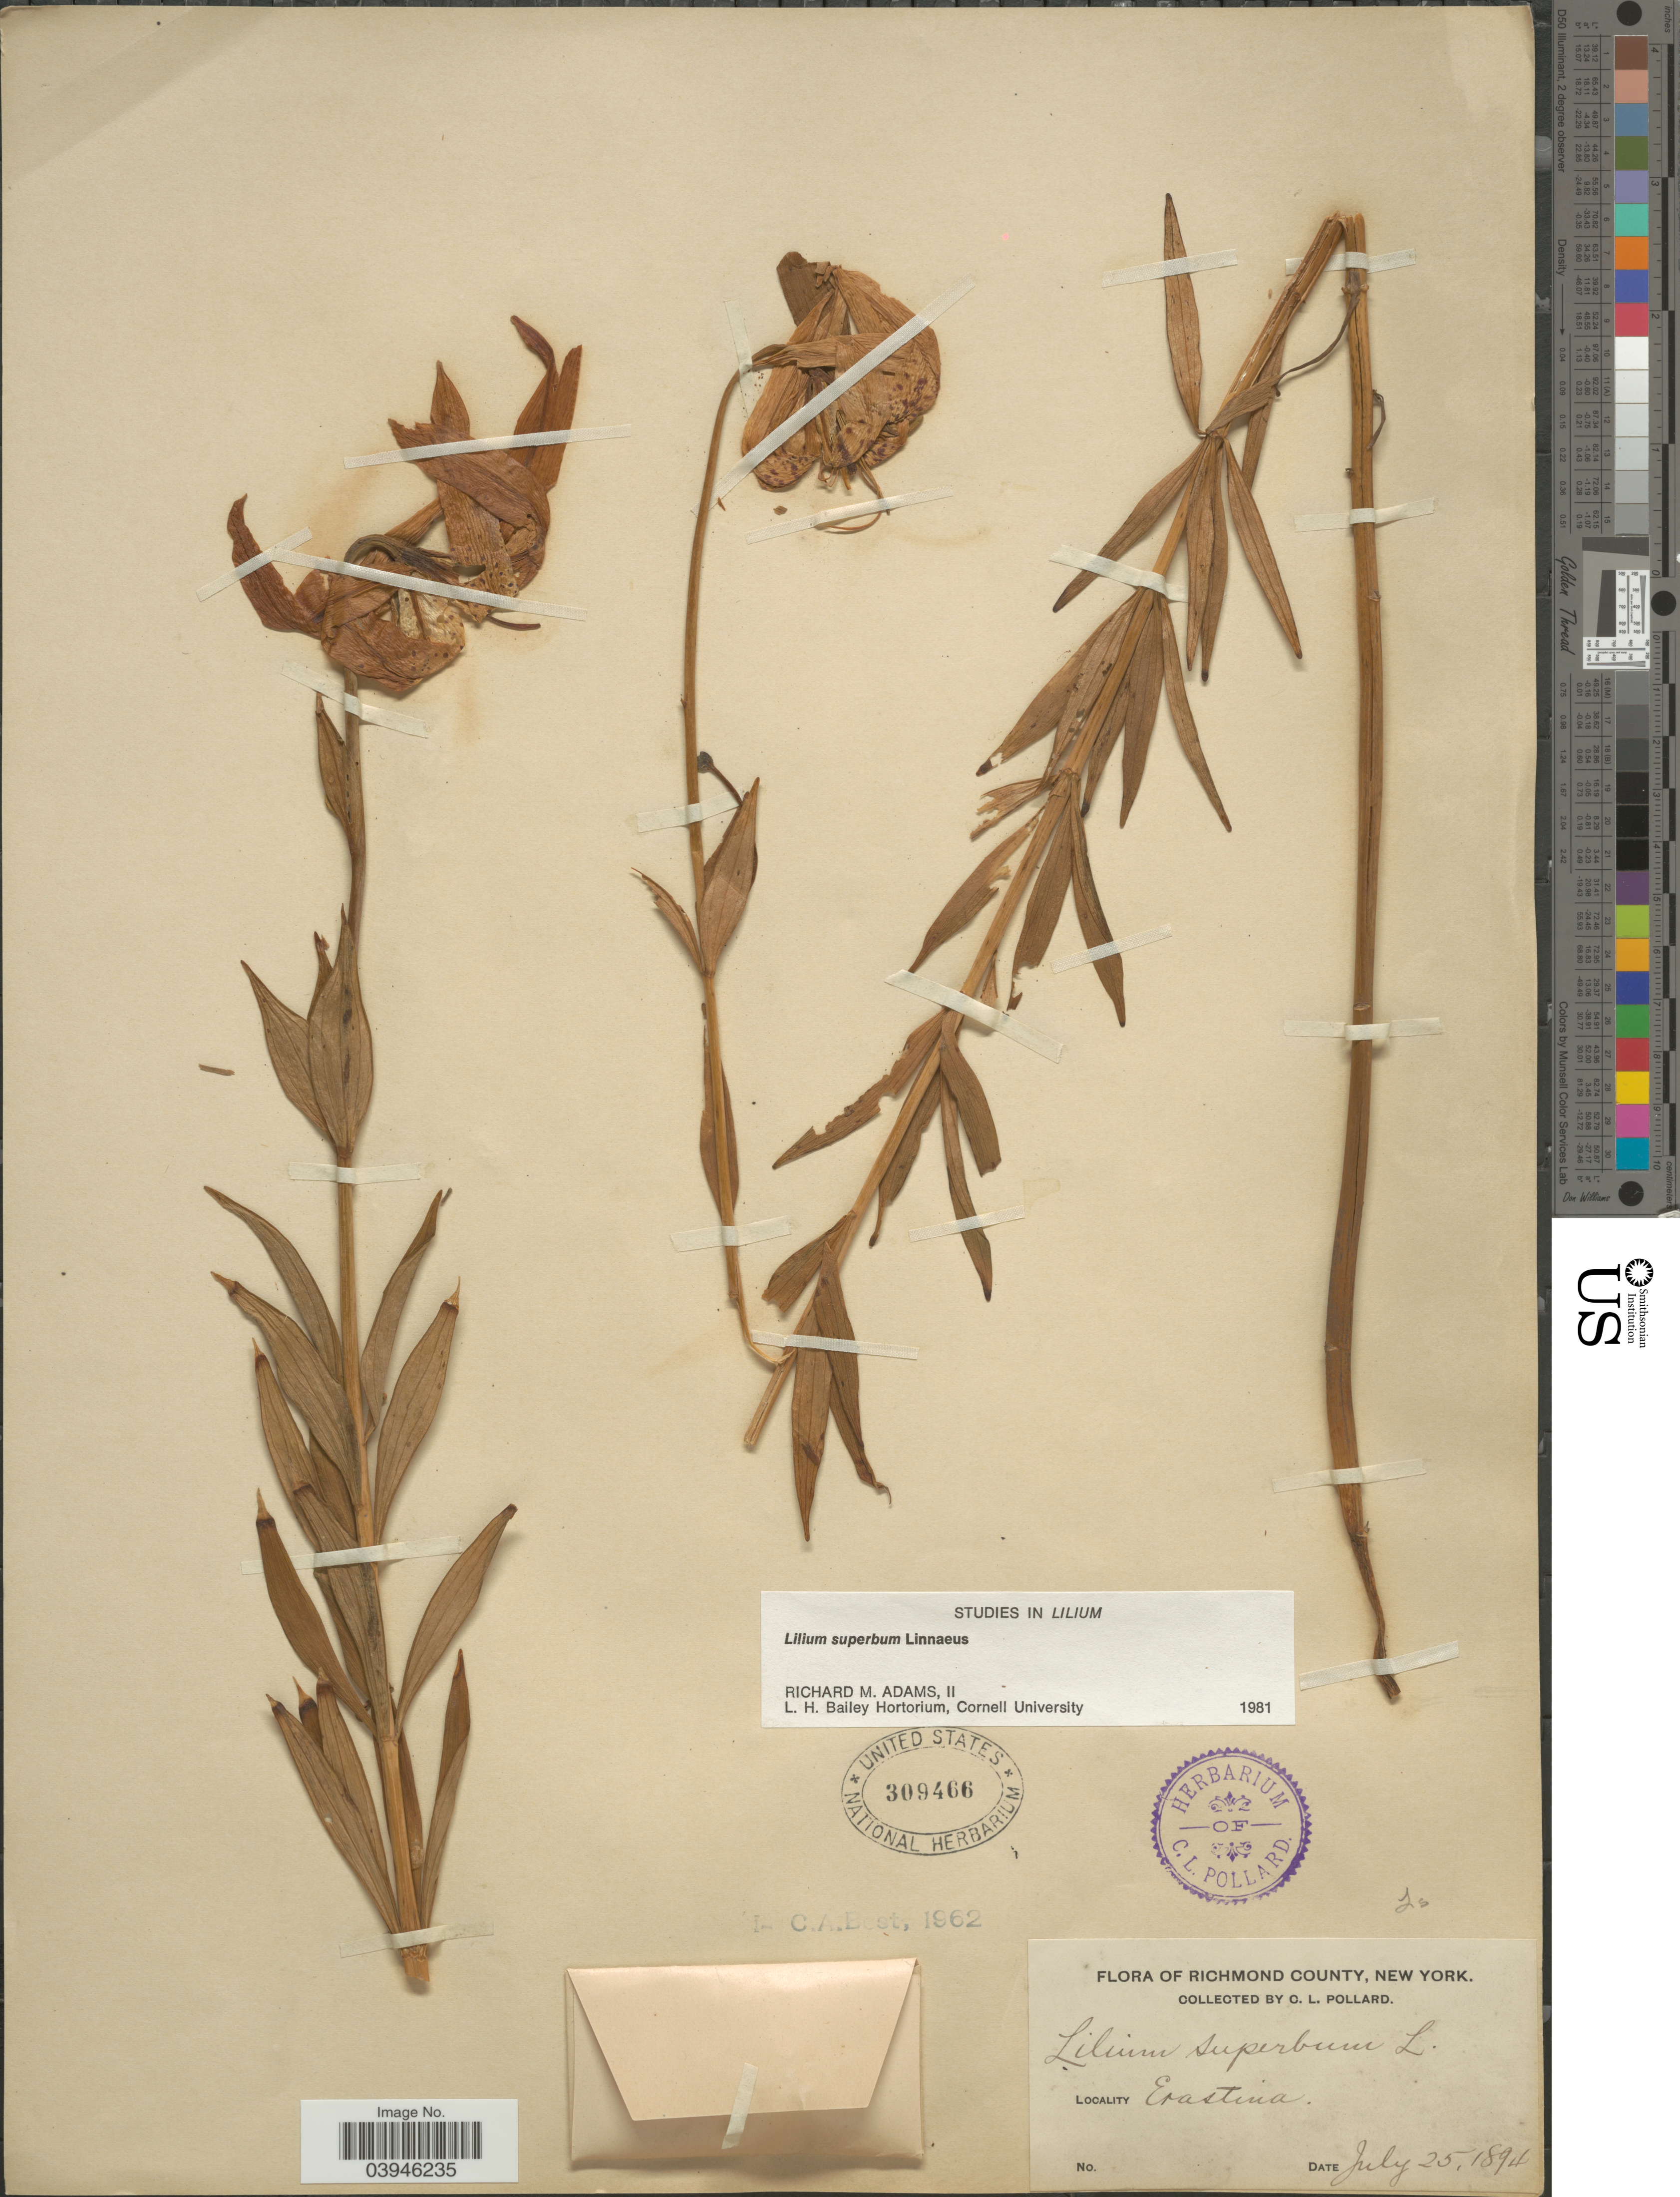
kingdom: Plantae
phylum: Tracheophyta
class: Liliopsida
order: Liliales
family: Liliaceae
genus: Lilium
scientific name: Lilium superbum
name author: L.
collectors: C. L. Pollard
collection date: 1894-07-25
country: United States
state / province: New York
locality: Richmond County. Erastina.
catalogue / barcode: US 309466